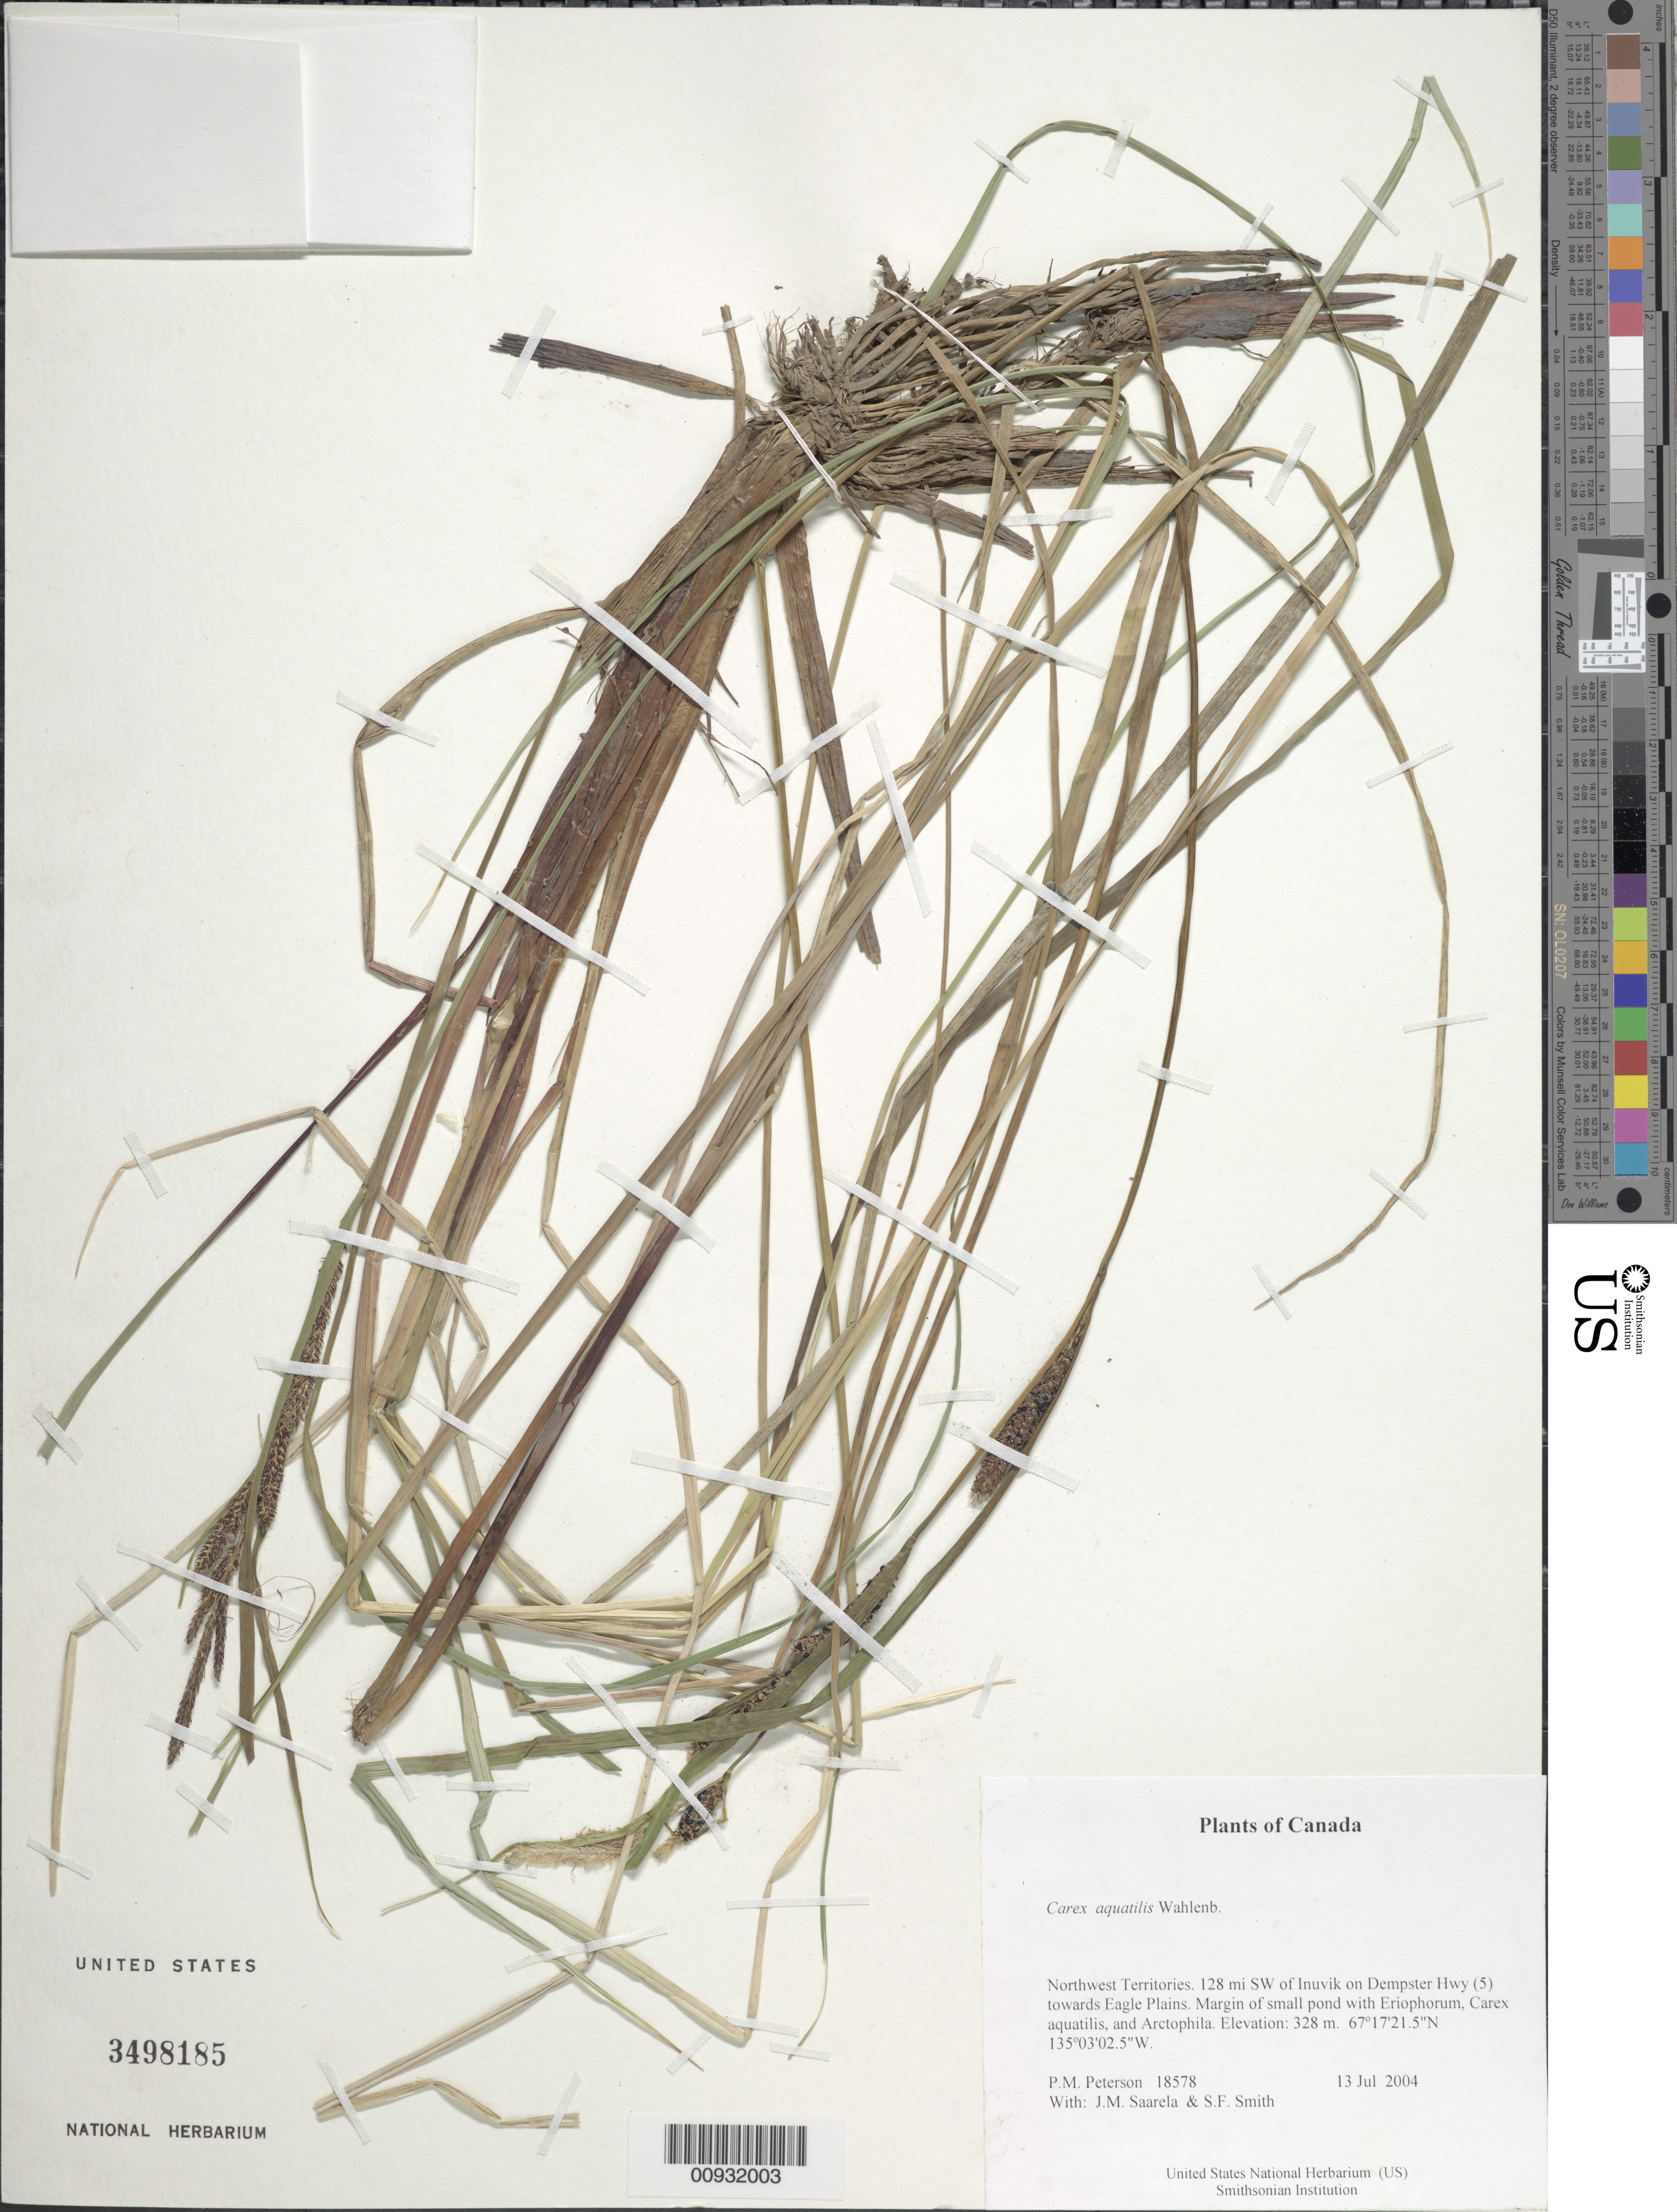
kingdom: Plantae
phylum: Tracheophyta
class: Liliopsida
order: Poales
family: Cyperaceae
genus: Carex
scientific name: Carex aquatilis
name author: Wahlenb.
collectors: P. M. Peterson, J. Saarela & S.F. Smith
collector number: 18578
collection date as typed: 13 Jul 2004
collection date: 2004-07-13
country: Canada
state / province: Northwest Territories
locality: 128 mi SW of Inuvik on Dempster Hwy (5) towards Eagle Plains. Margin of small pond with Eriophorum, Carex aquatilis, and Arctophila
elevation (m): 328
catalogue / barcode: US 3498185